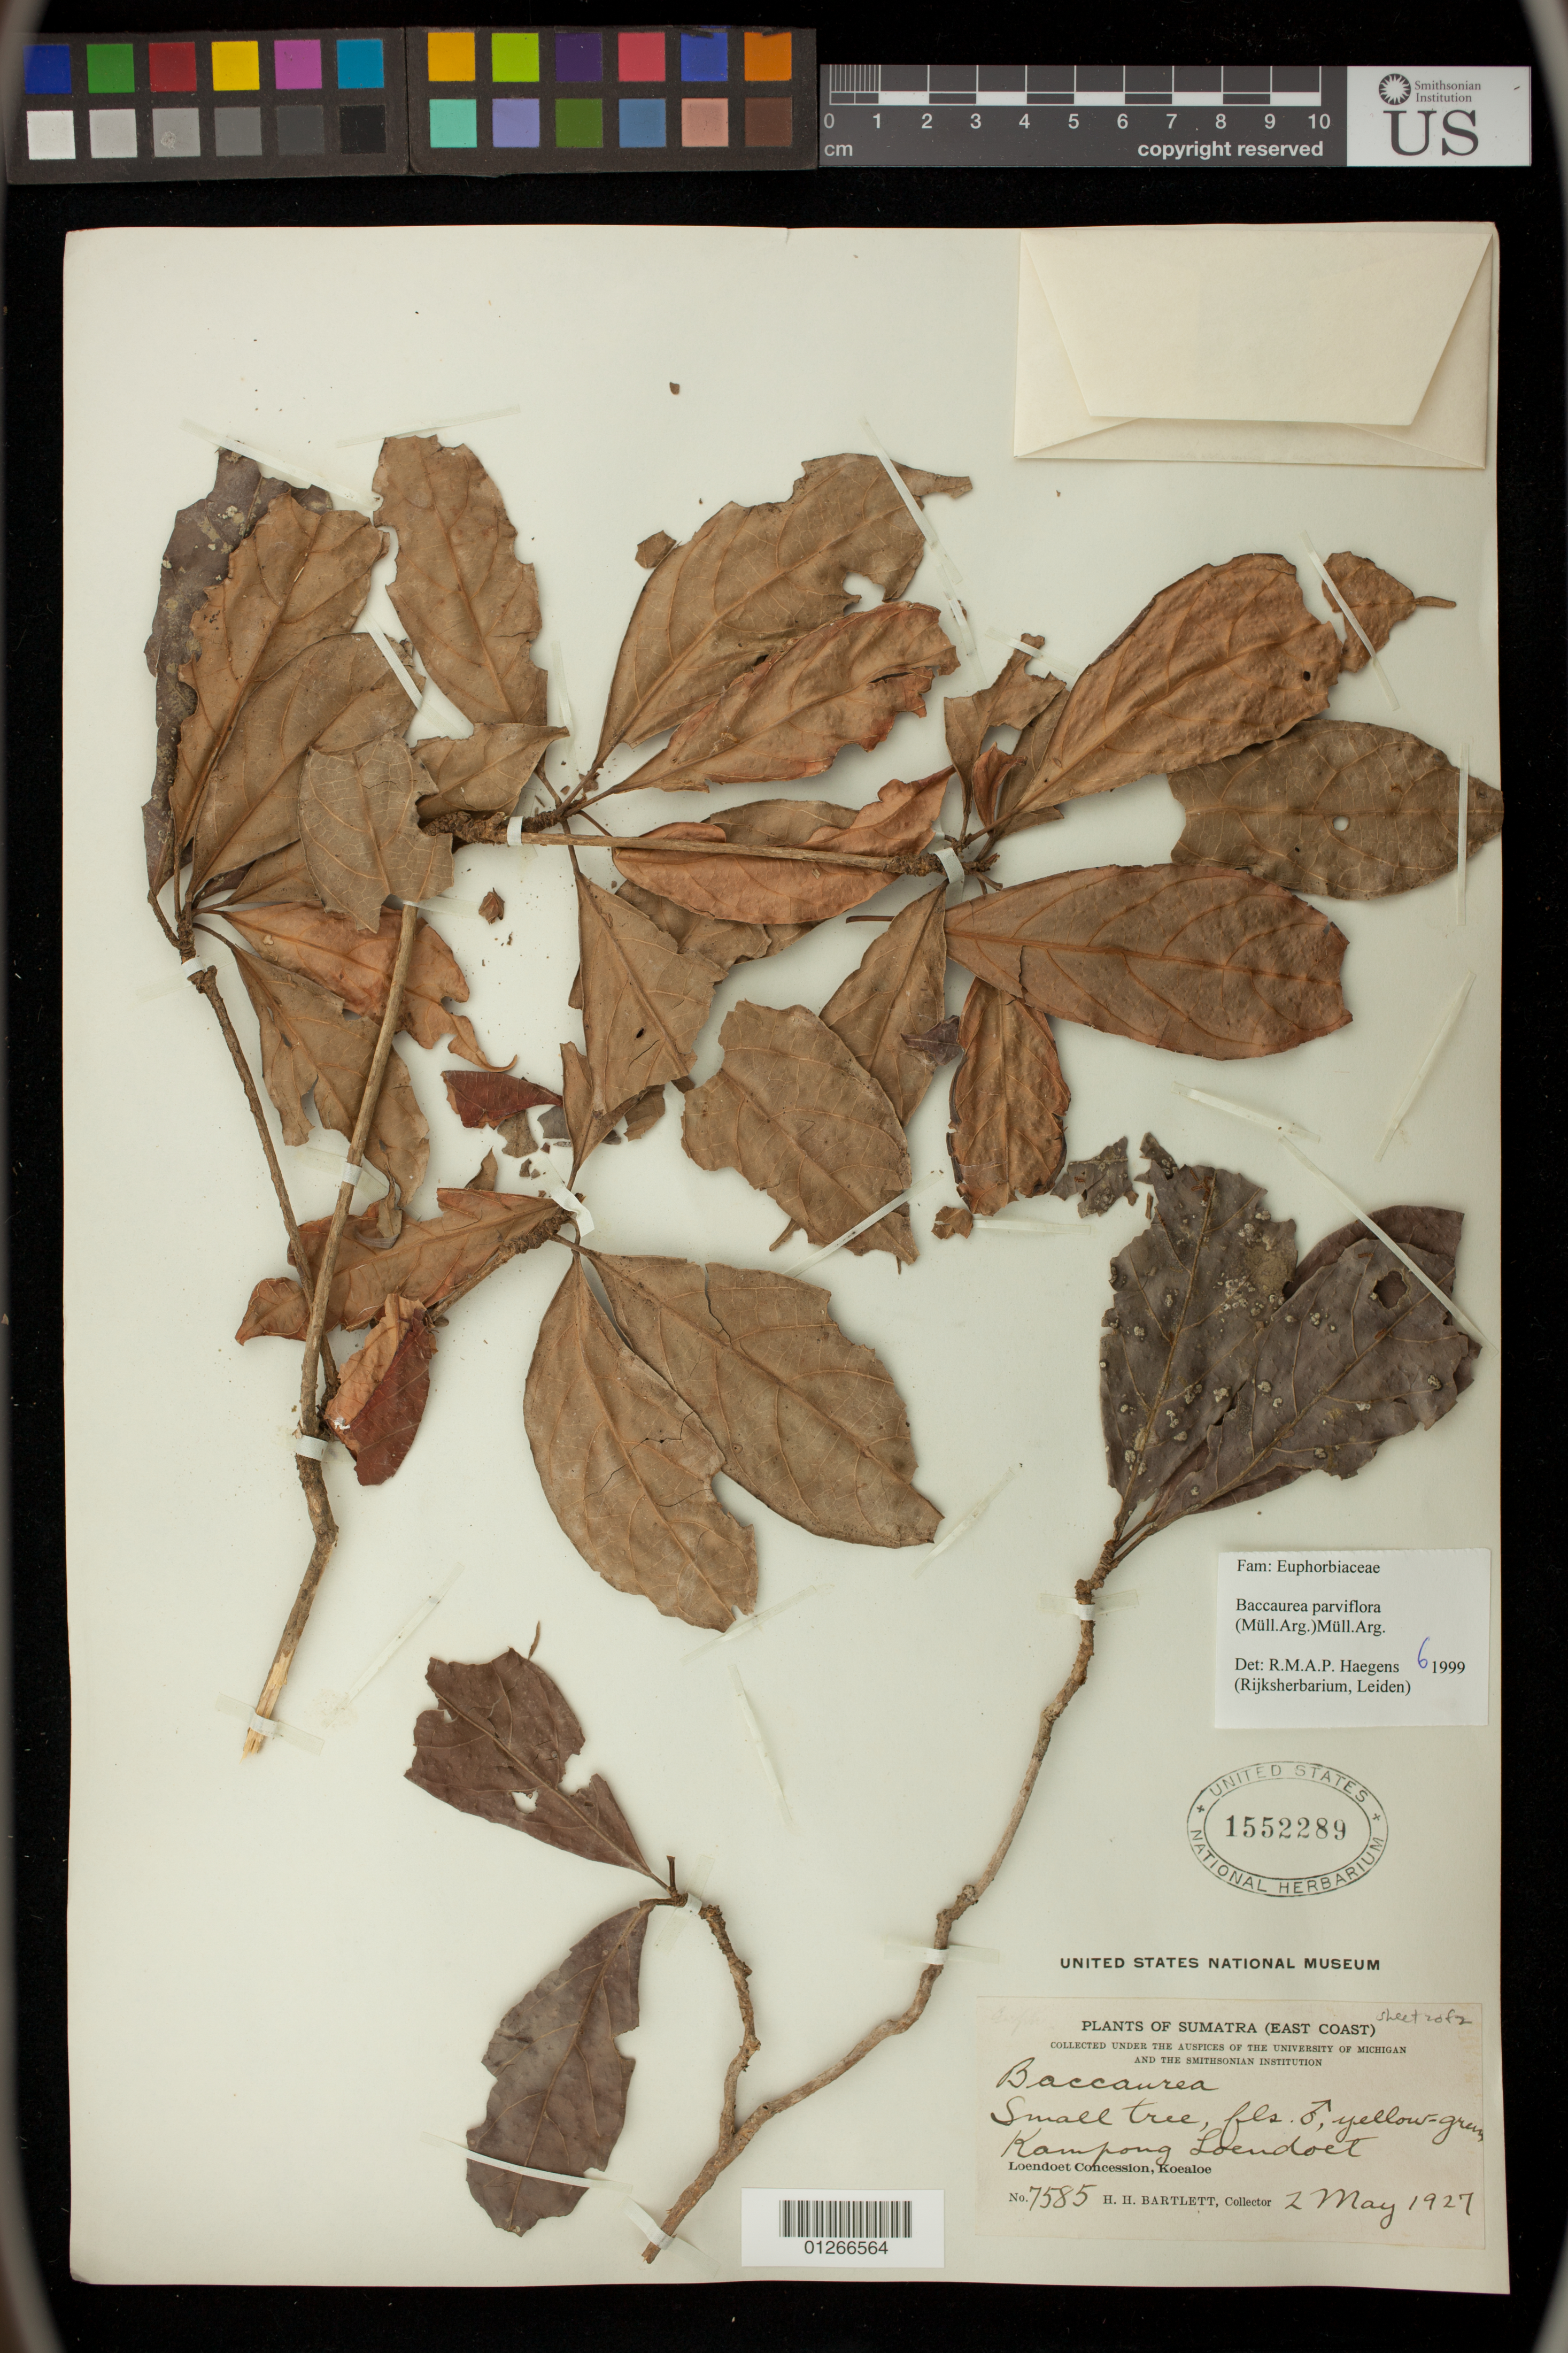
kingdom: Plantae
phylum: Tracheophyta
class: Magnoliopsida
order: Malpighiales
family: Phyllanthaceae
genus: Baccaurea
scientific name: Baccaurea parviflora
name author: M. Arg.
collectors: H. H. Bartlett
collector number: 7585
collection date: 1927-05-02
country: Indonesia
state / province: Sumatra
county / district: Sumatera Utara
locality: Sumatra (East Coast). Kampong Loendoet, Loendoet Concession, Koealoe.